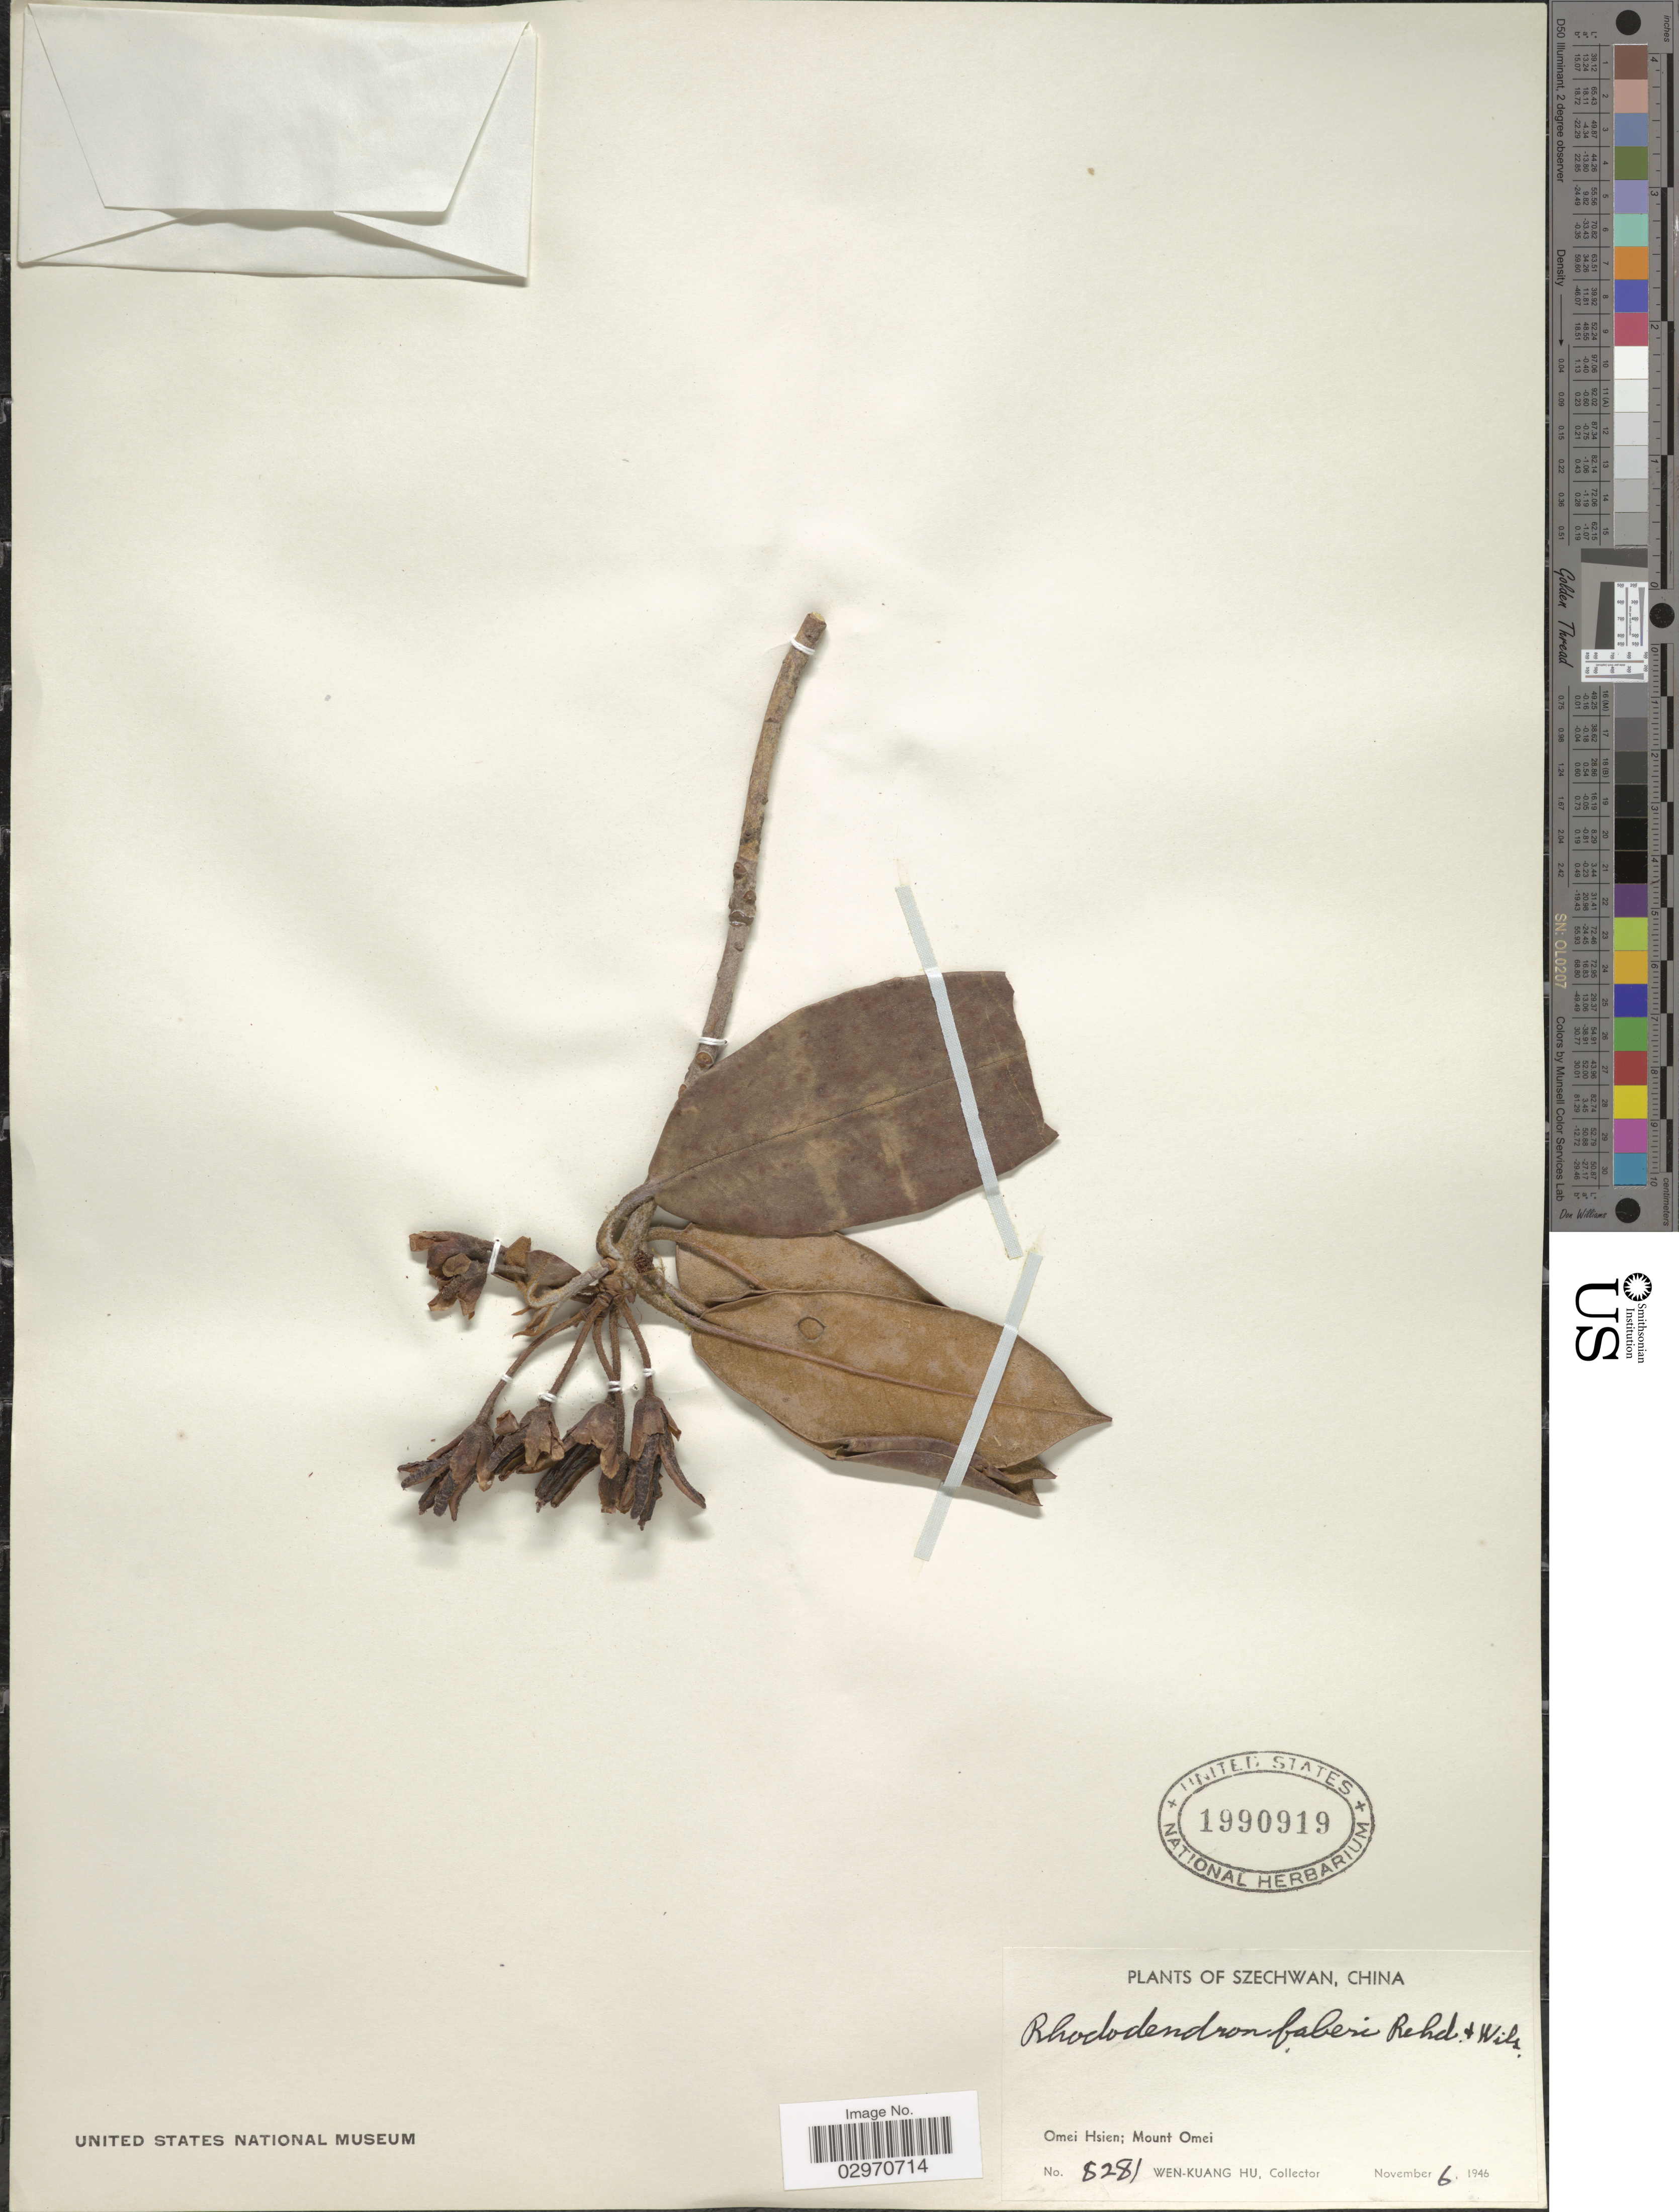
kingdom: Plantae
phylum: Tracheophyta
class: Magnoliopsida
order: Ericales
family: Ericaceae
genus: Rhododendron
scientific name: Rhododendron faberi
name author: Hemsl.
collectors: W. K. Hu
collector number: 8281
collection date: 1946-11-06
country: China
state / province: Sichuan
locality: Szechwan, Omei Hsien; Mount Omei.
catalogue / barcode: US 1990919